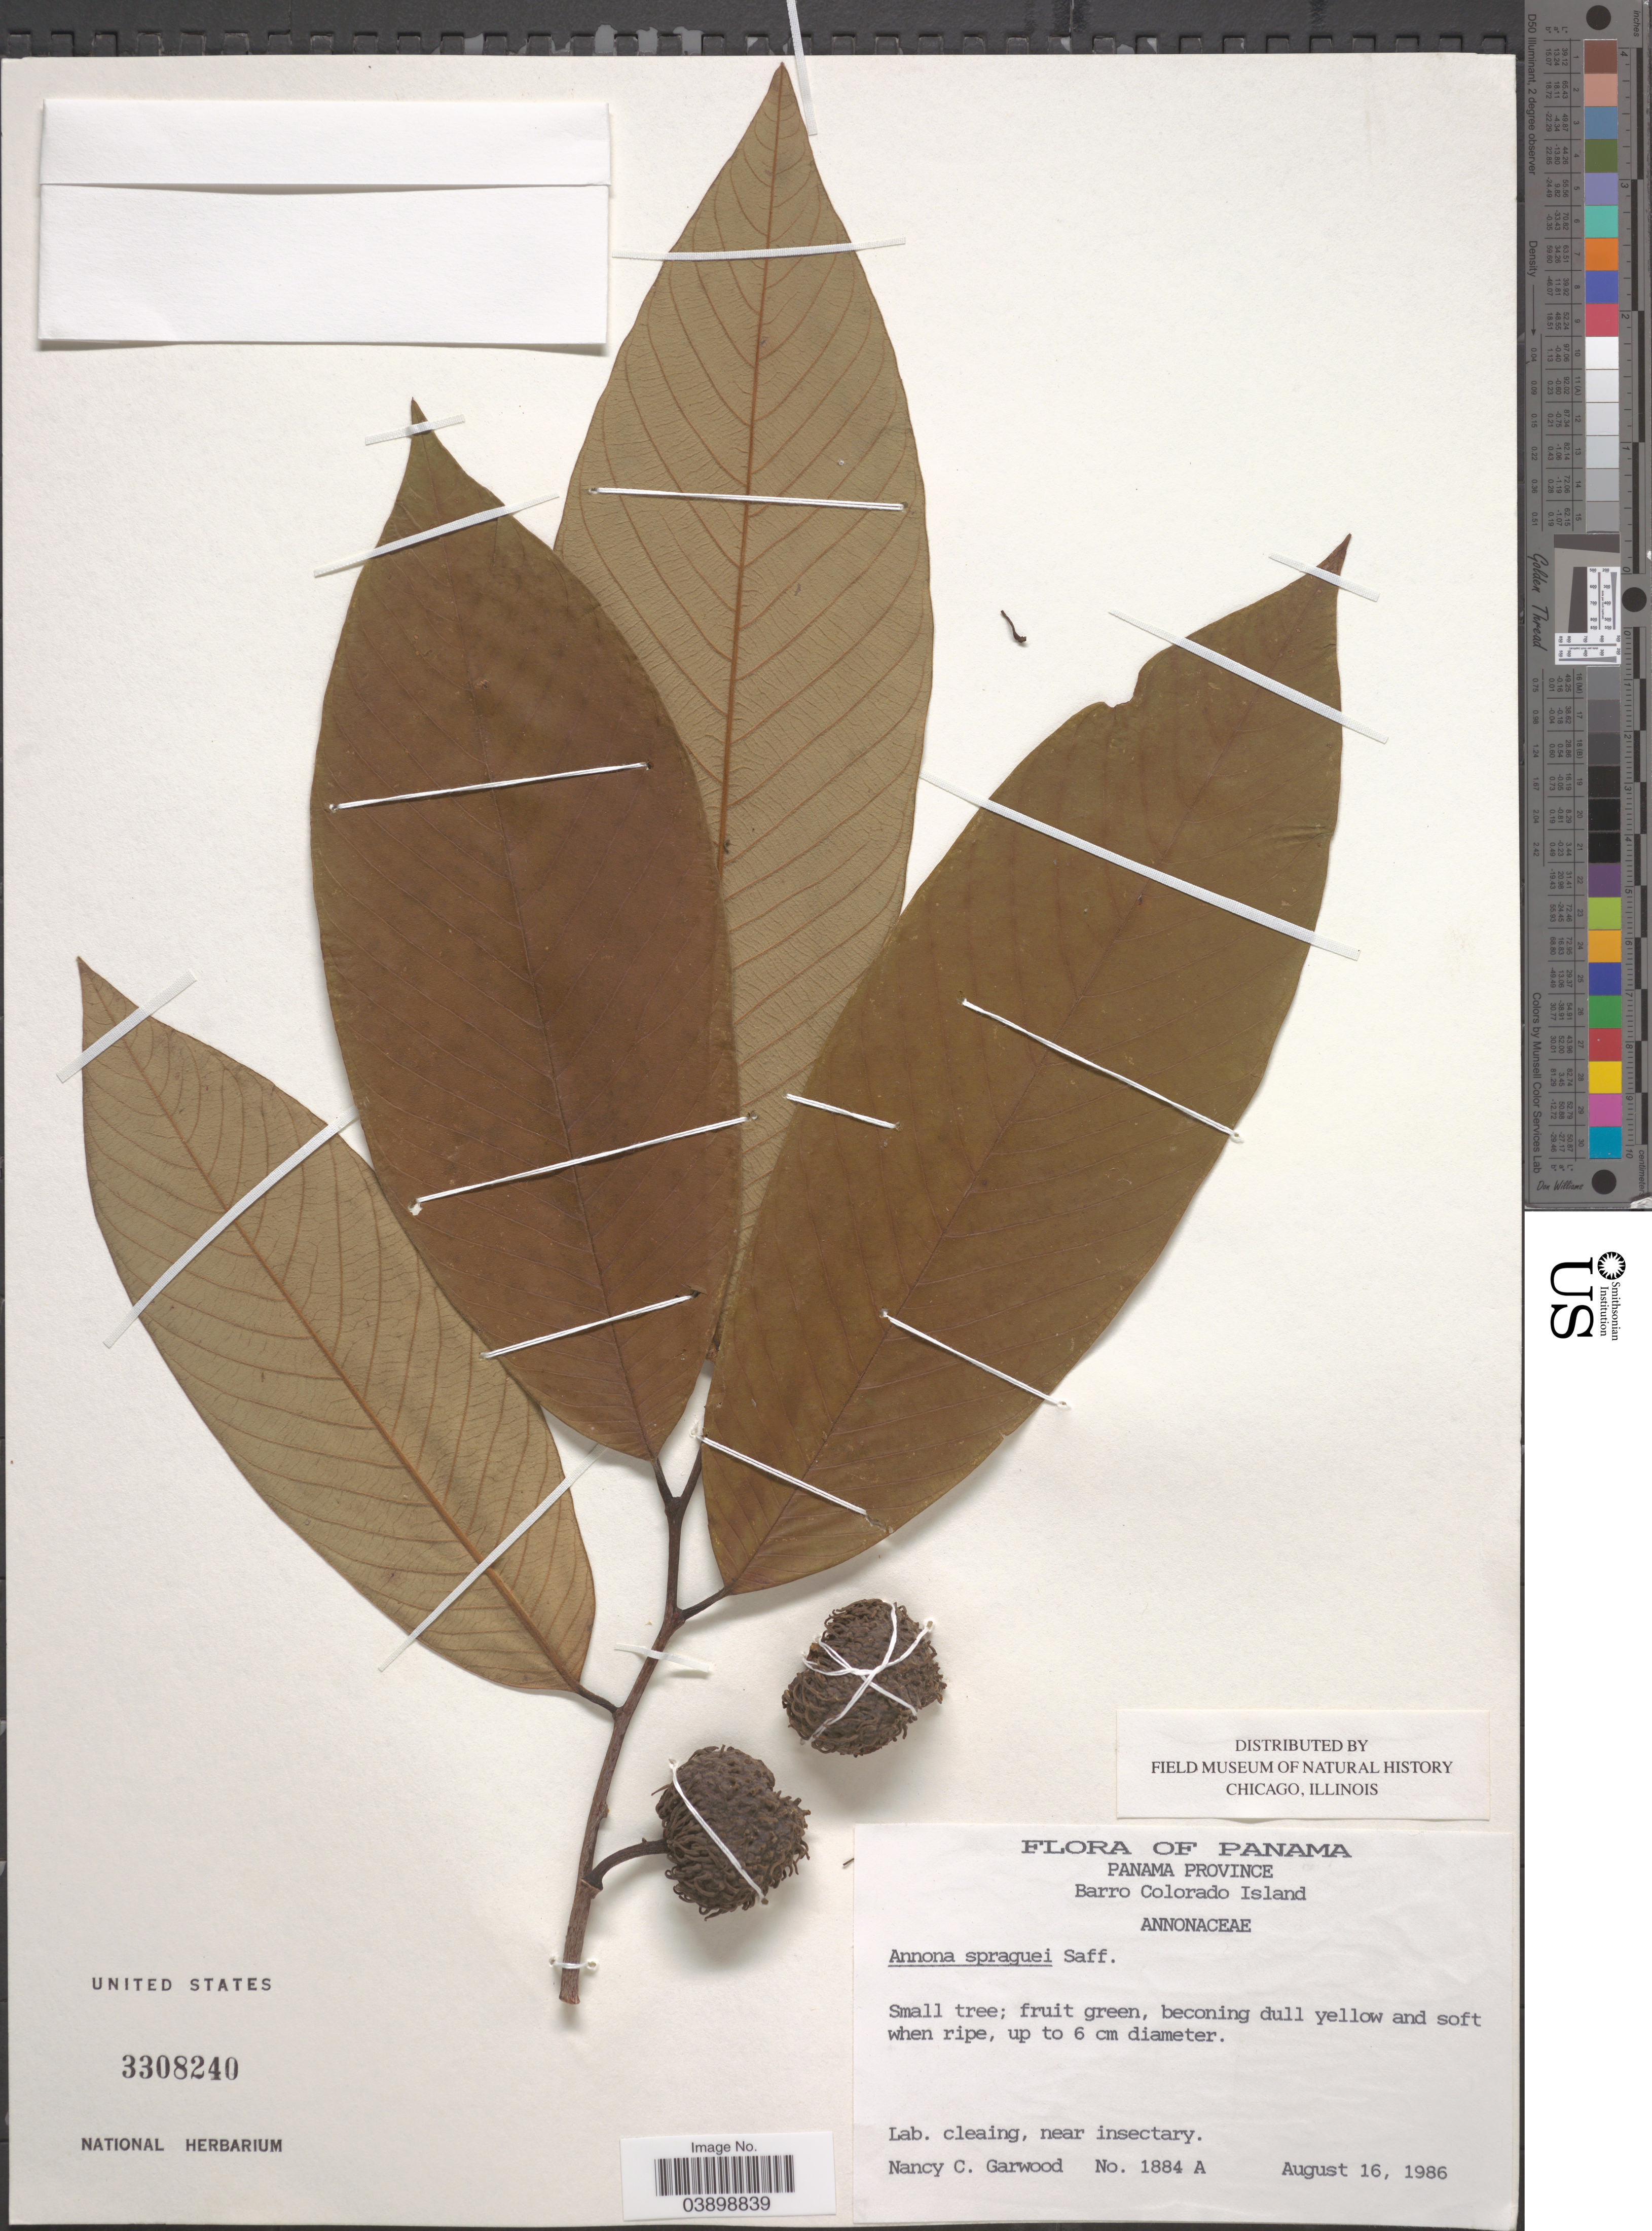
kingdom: Plantae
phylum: Tracheophyta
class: Magnoliopsida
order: Magnoliales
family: Annonaceae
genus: Annona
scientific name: Annona spraguei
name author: Saff.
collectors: N. C. Garwood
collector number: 1884A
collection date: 1986-08-16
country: Panama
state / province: Panamá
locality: Barro Colorado Island. Lab cleaing, near insectary.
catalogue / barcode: US 3308240